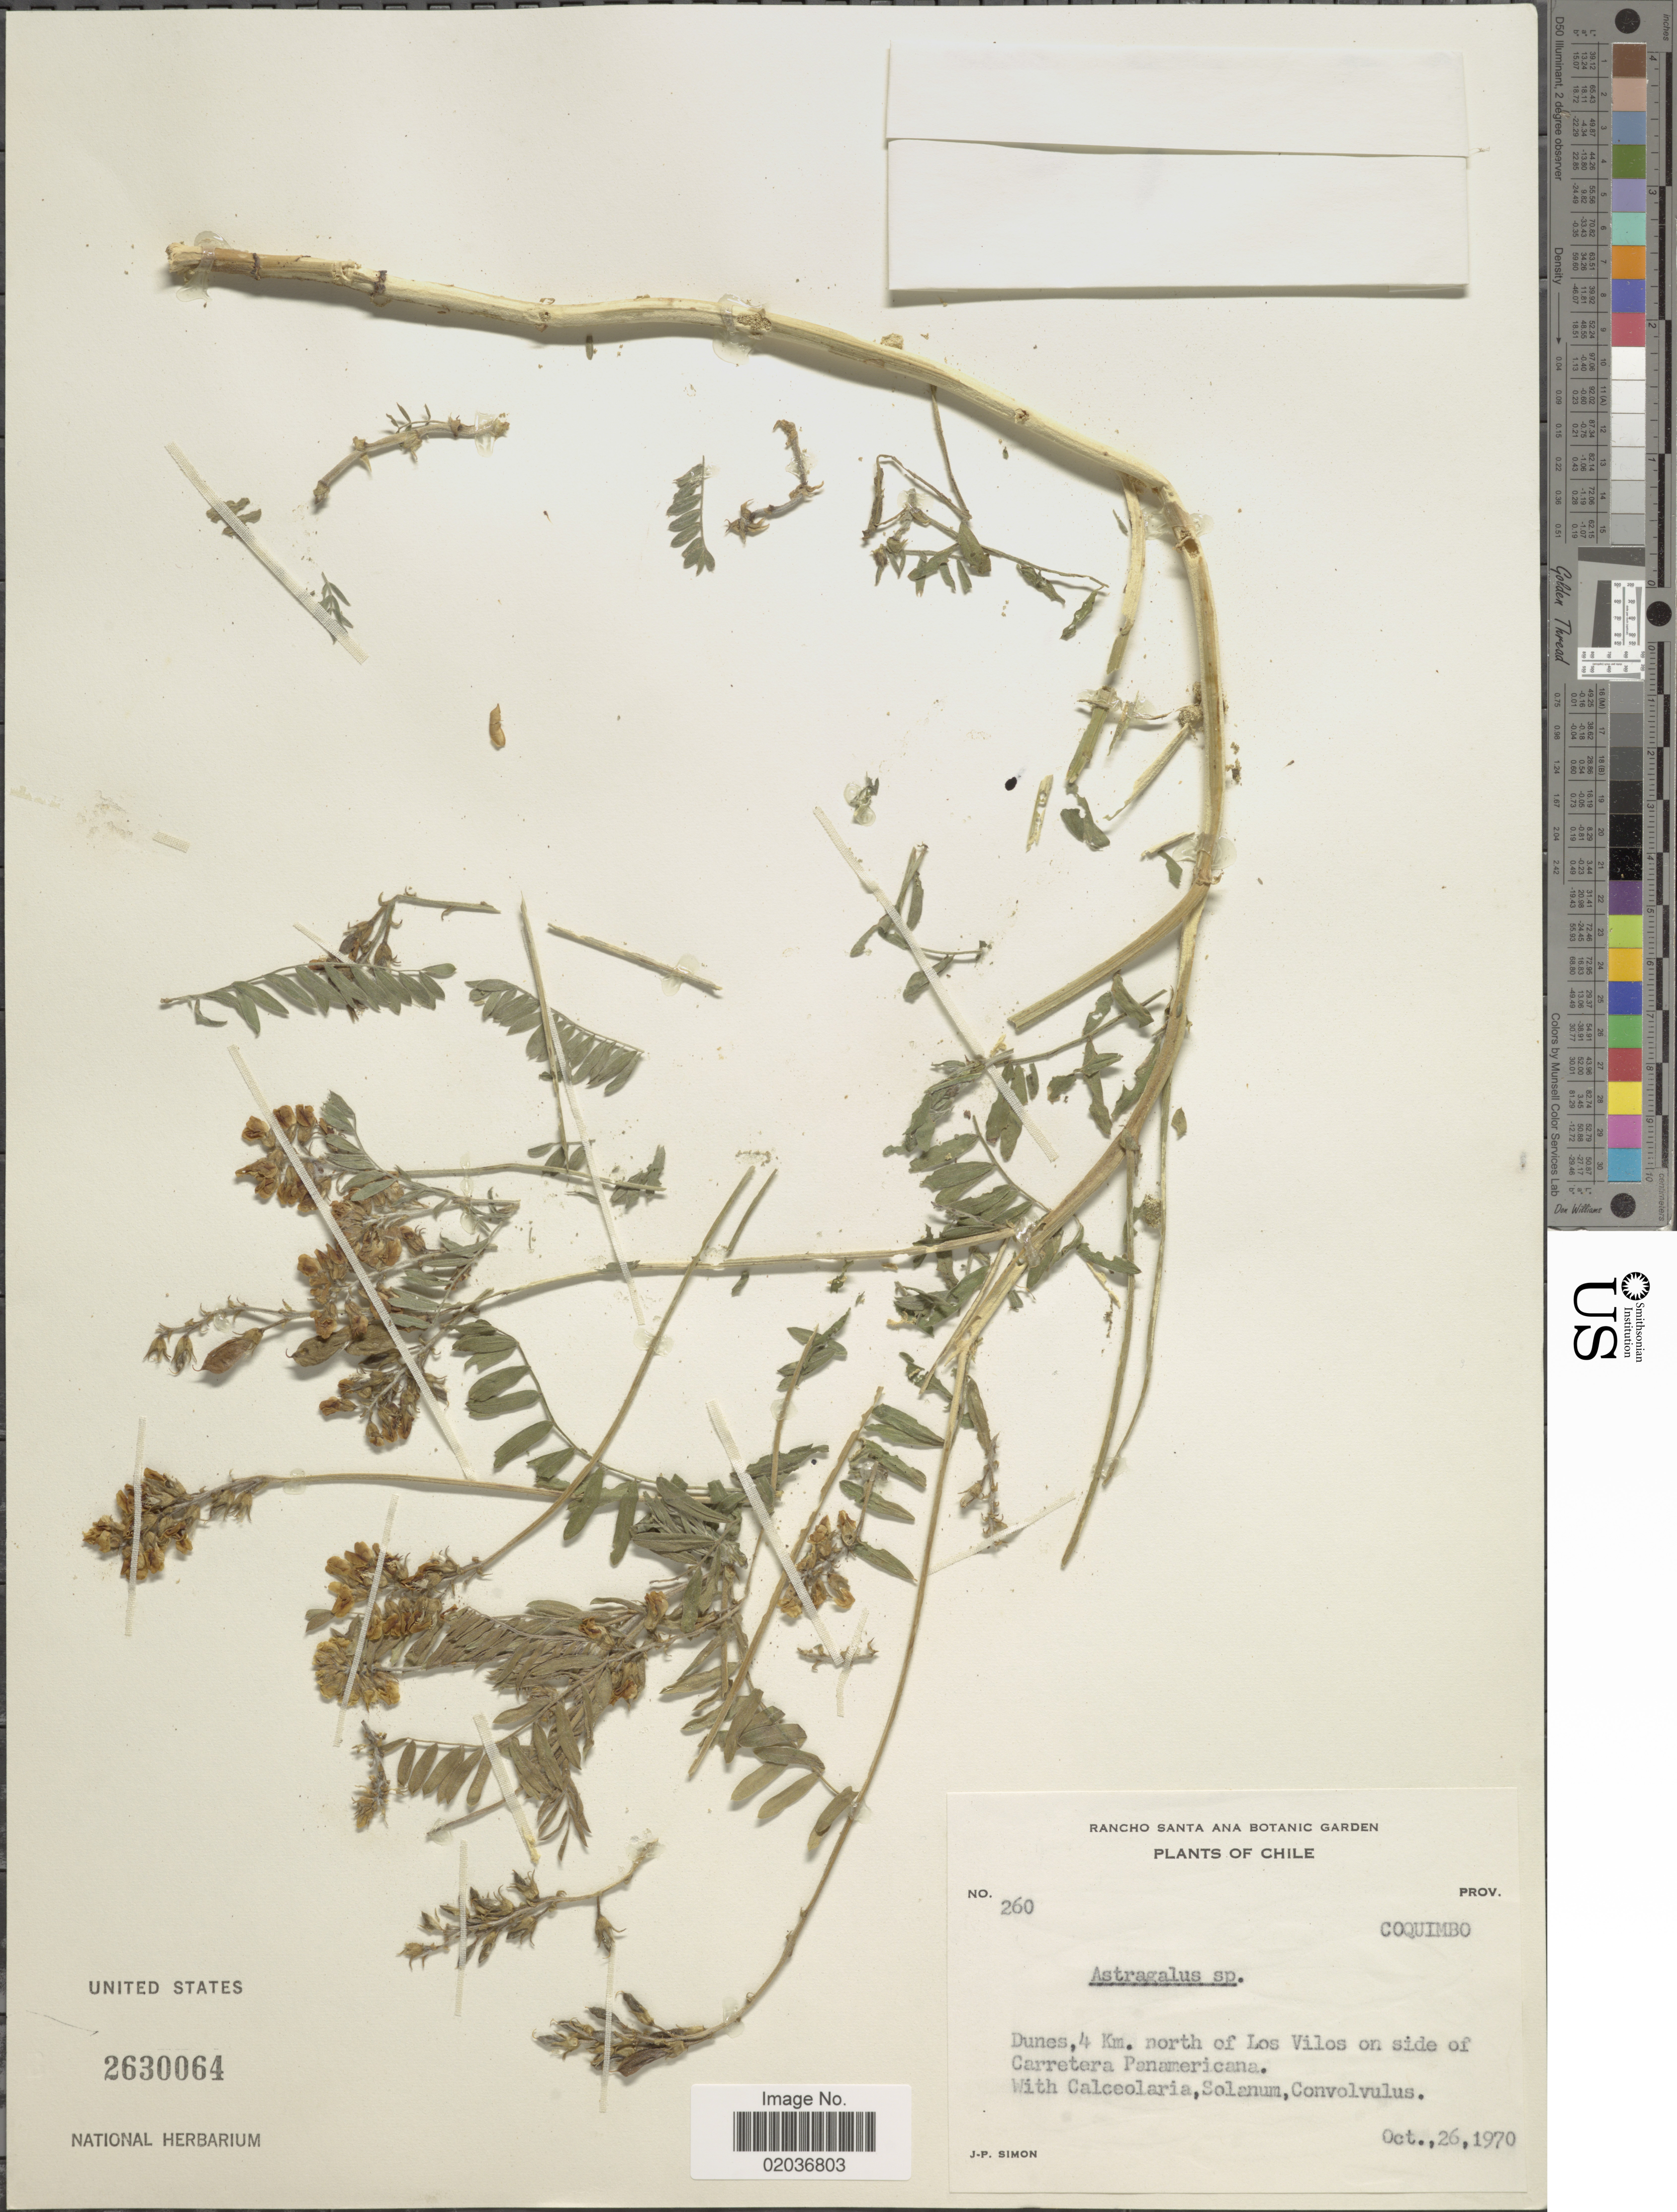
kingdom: Plantae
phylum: Tracheophyta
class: Magnoliopsida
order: Fabales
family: Fabaceae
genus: Astragalus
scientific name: Astragalus sp.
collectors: J.-P. Simon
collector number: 260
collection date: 1970-10-26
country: Chile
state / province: Coquimbo (IV)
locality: Dunes, 4 km north of Los Vilos on side of carretera Panamerica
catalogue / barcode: US 2630064